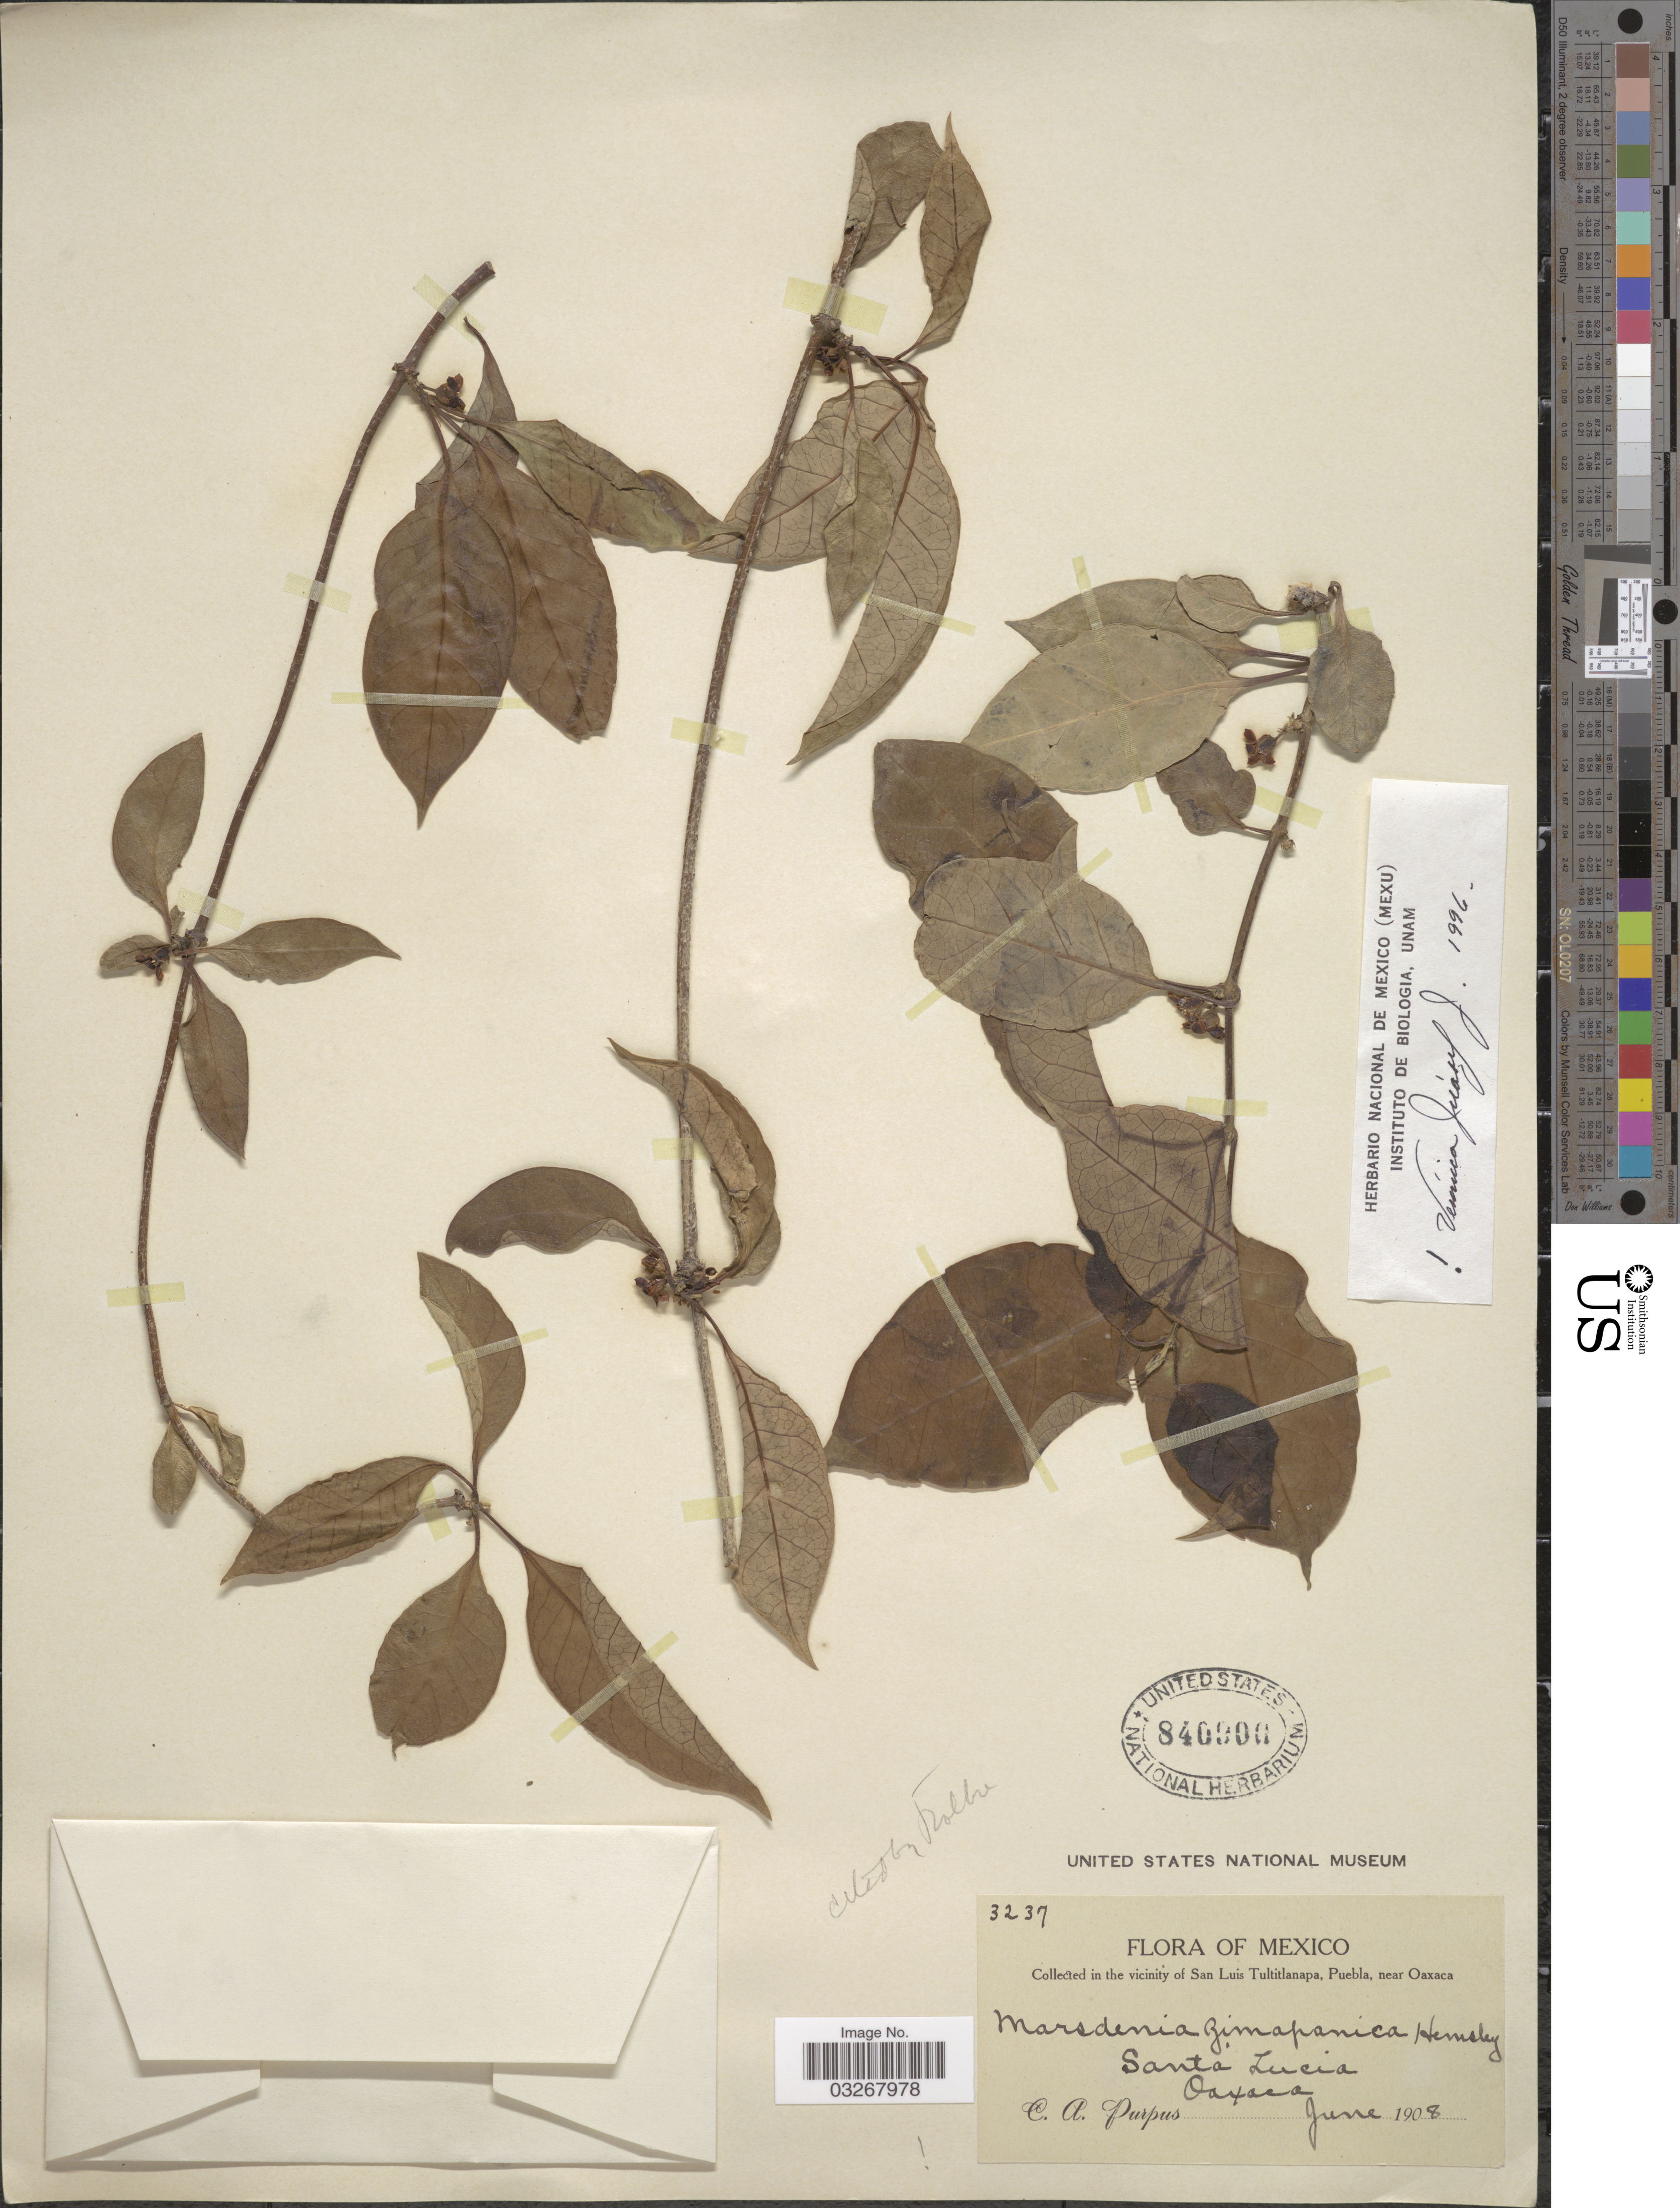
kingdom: Plantae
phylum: Tracheophyta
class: Magnoliopsida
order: Gentianales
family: Apocynaceae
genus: Marsdenia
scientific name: Marsdenia zimapanica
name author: Hemsl.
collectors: C. A. Purpus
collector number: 3237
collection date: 1908-06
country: Mexico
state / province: Oaxaca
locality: In the vicinity of San Luis Tultitlanapa, Puebla, near Oaxaca. Santa Lucia.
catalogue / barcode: US 840900